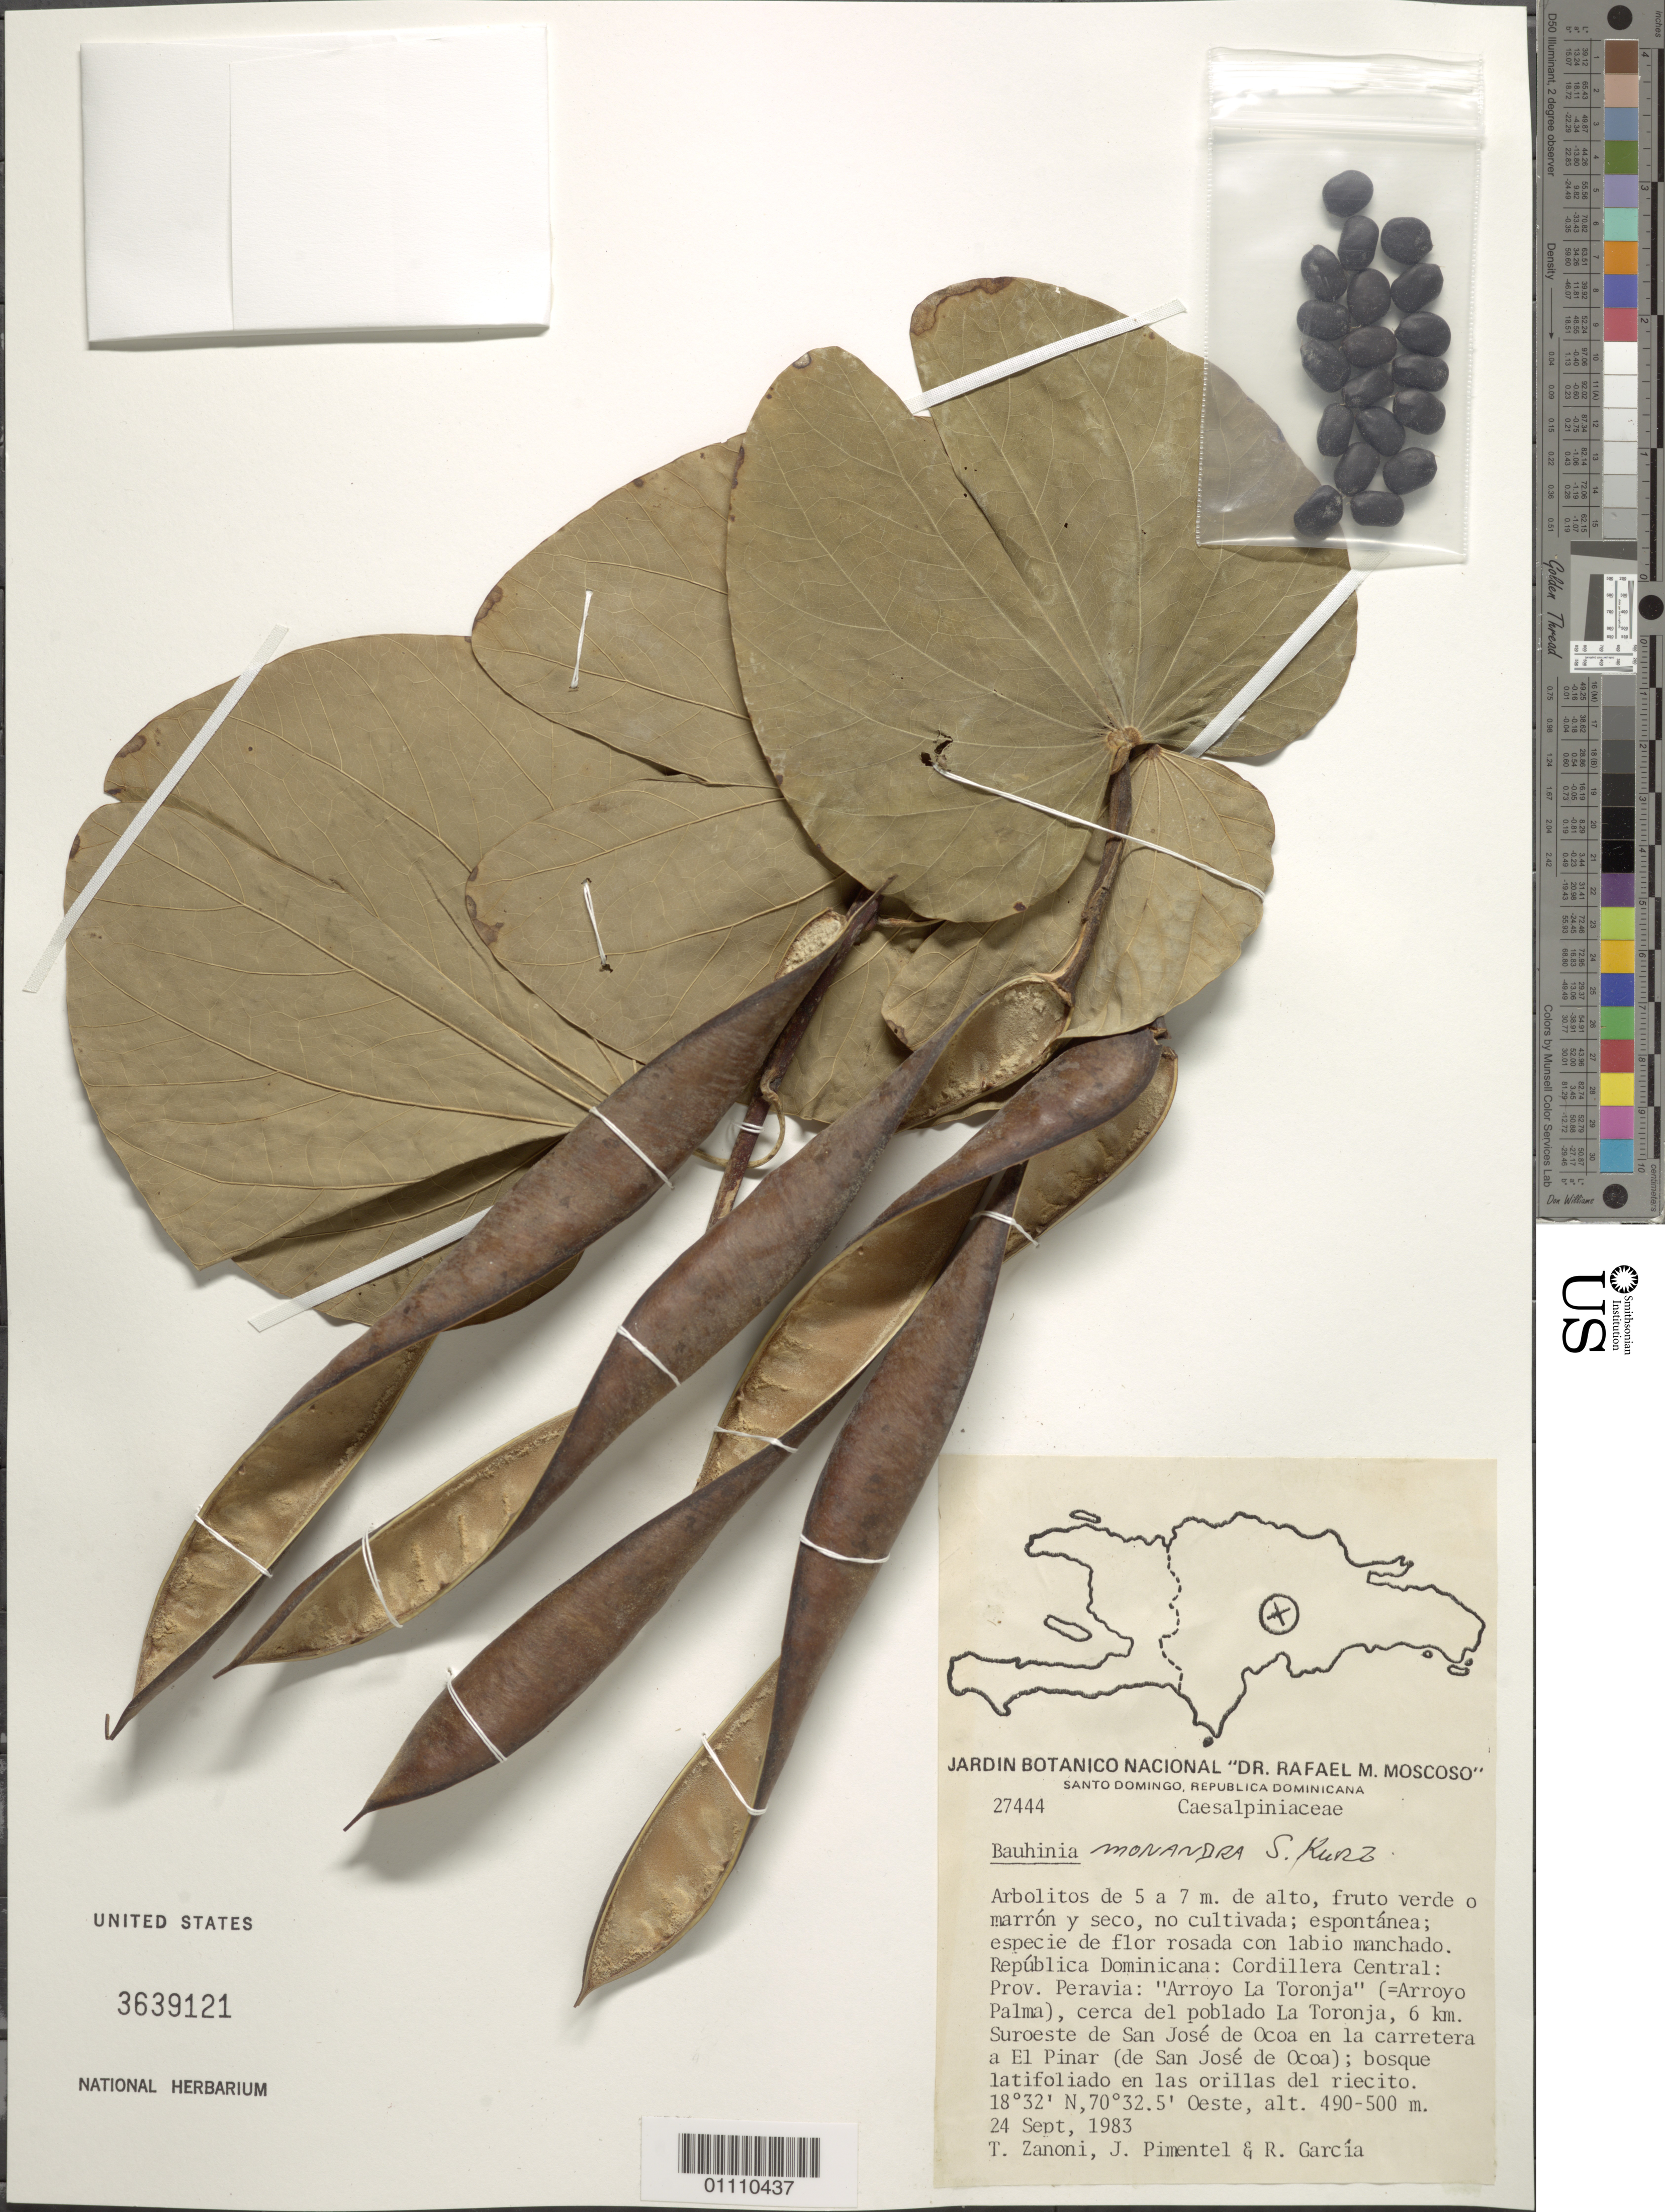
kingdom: Plantae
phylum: Tracheophyta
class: Magnoliopsida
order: Fabales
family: Fabaceae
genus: Bauhinia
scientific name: Bauhinia monandra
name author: Kurz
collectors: T. A. Zanoni, J. Pimentel & R. G. García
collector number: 27444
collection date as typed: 24 Sep 1983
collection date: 1983-09-24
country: Dominican Republic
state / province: Peravia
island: Hispaniola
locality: Cordillera Central, "Arroyo La Toronja" (= Arroyo Palma), cerca del poblado La Toronja, 6 km suroeste de San José de Ocoa en la carretera a El Pinar (de San José de Ocoa)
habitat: Bosque latifoliado en las orillas del riecito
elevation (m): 490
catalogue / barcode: US 3639121